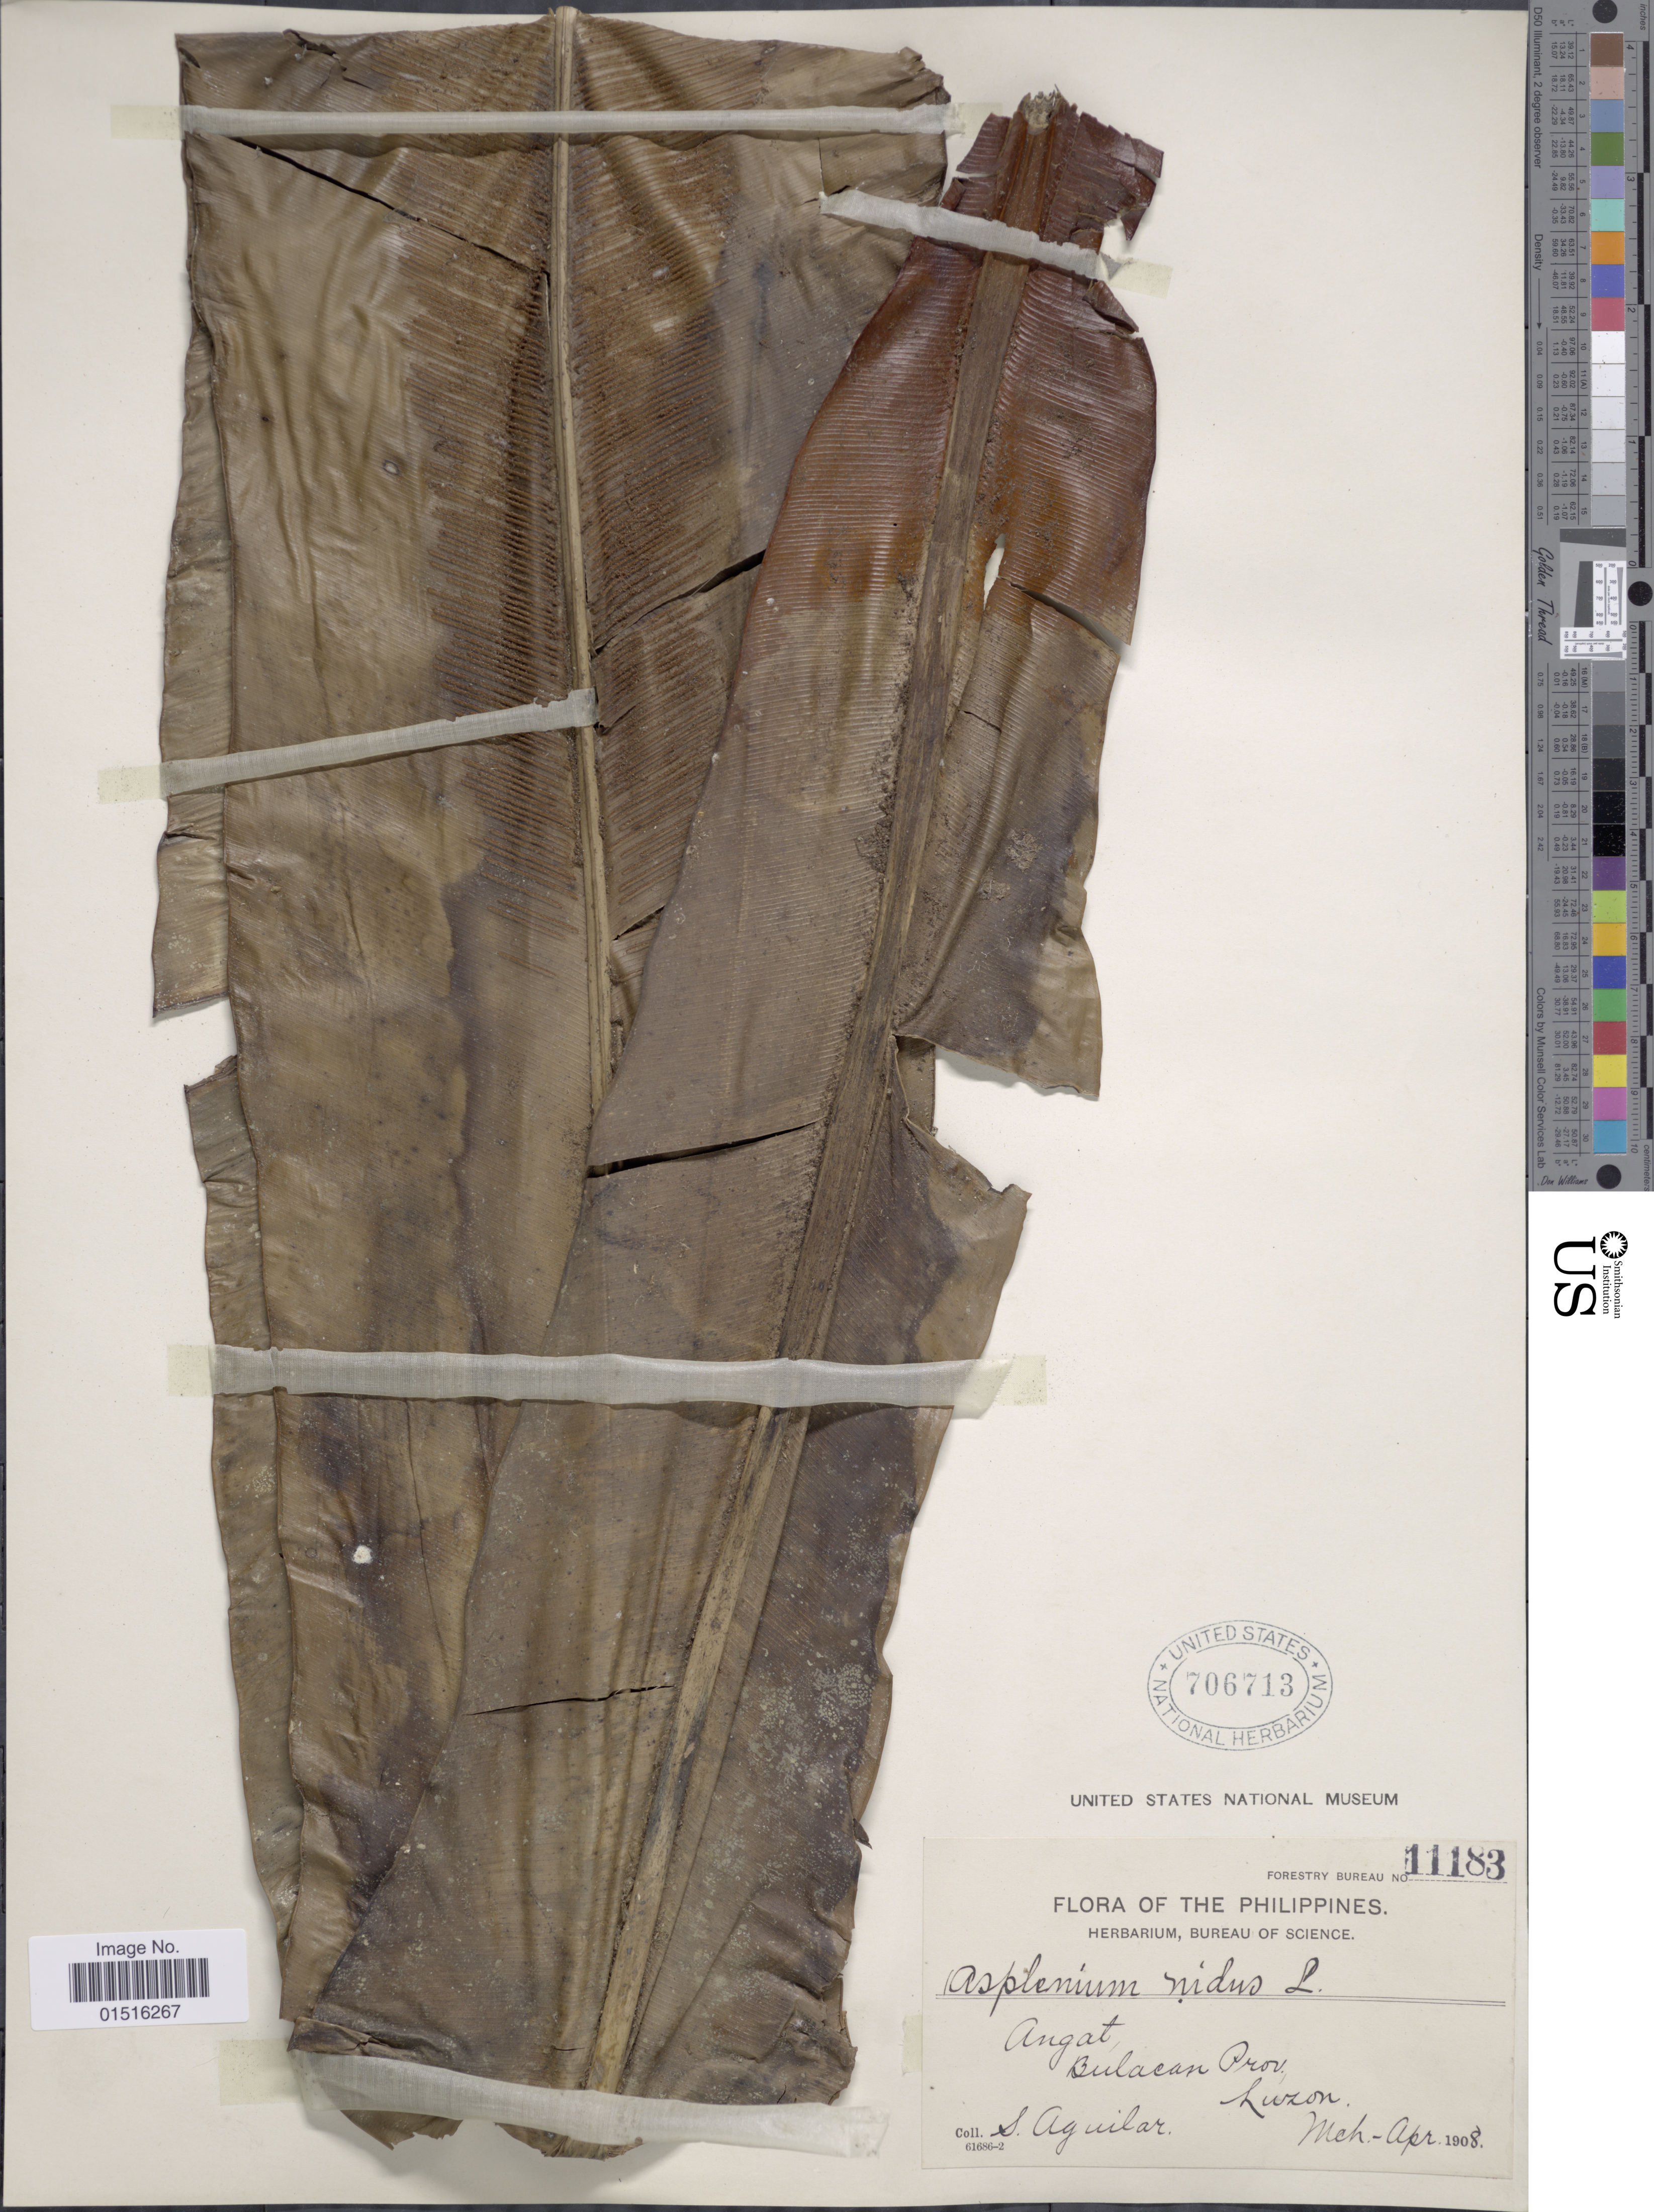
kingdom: Plantae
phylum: Tracheophyta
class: Polypodiopsida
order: Polypodiales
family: Aspleniaceae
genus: Asplenium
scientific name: Asplenium ellipticum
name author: (Fée) Copel.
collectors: S. Aguilar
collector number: Bureau of Science 11183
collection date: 1908-03/1908-04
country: Philippines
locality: Angat, Bullacan Prov. Luzon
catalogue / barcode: US 706713